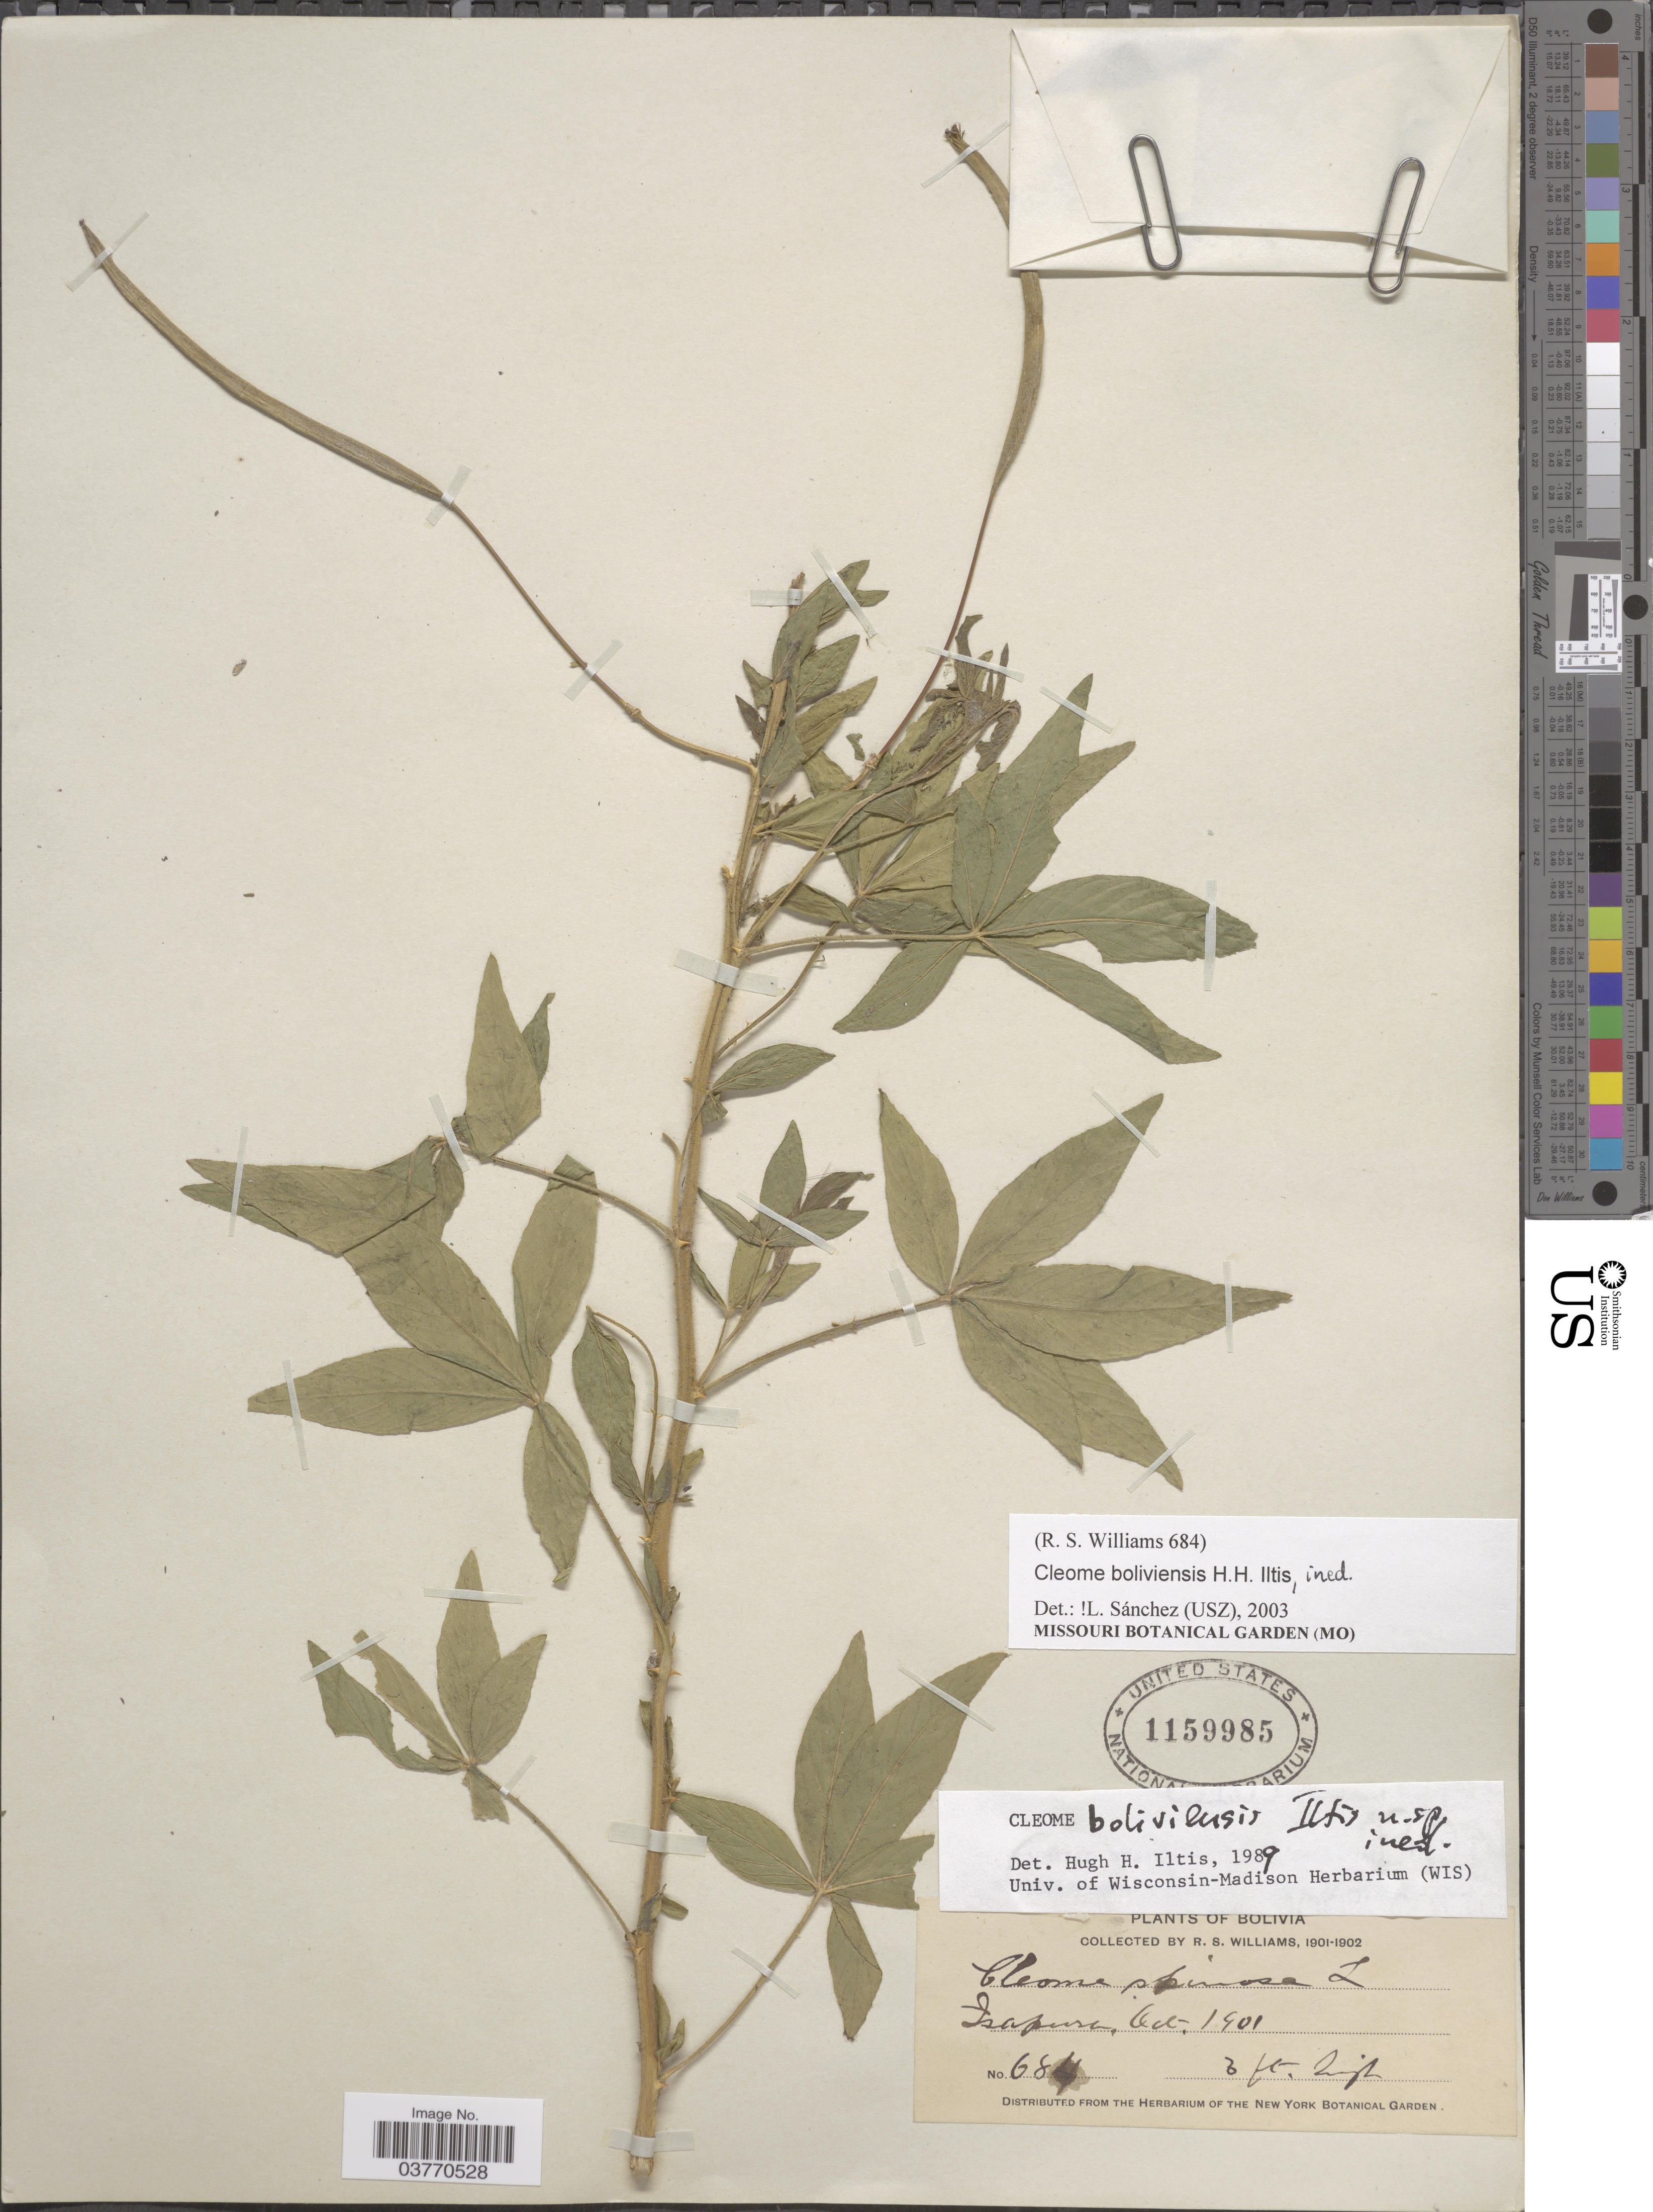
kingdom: Plantae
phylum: Tracheophyta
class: Magnoliopsida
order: Brassicales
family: Cleomaceae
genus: Tarenaya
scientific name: Tarenaya boliviensis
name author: (Iltis) Soares Neto & Roalson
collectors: R. S. Williams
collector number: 684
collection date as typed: Oct. 1901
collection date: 1901-10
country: Bolivia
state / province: La Páz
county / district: Larecaja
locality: Isupuri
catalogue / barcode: US 1159985